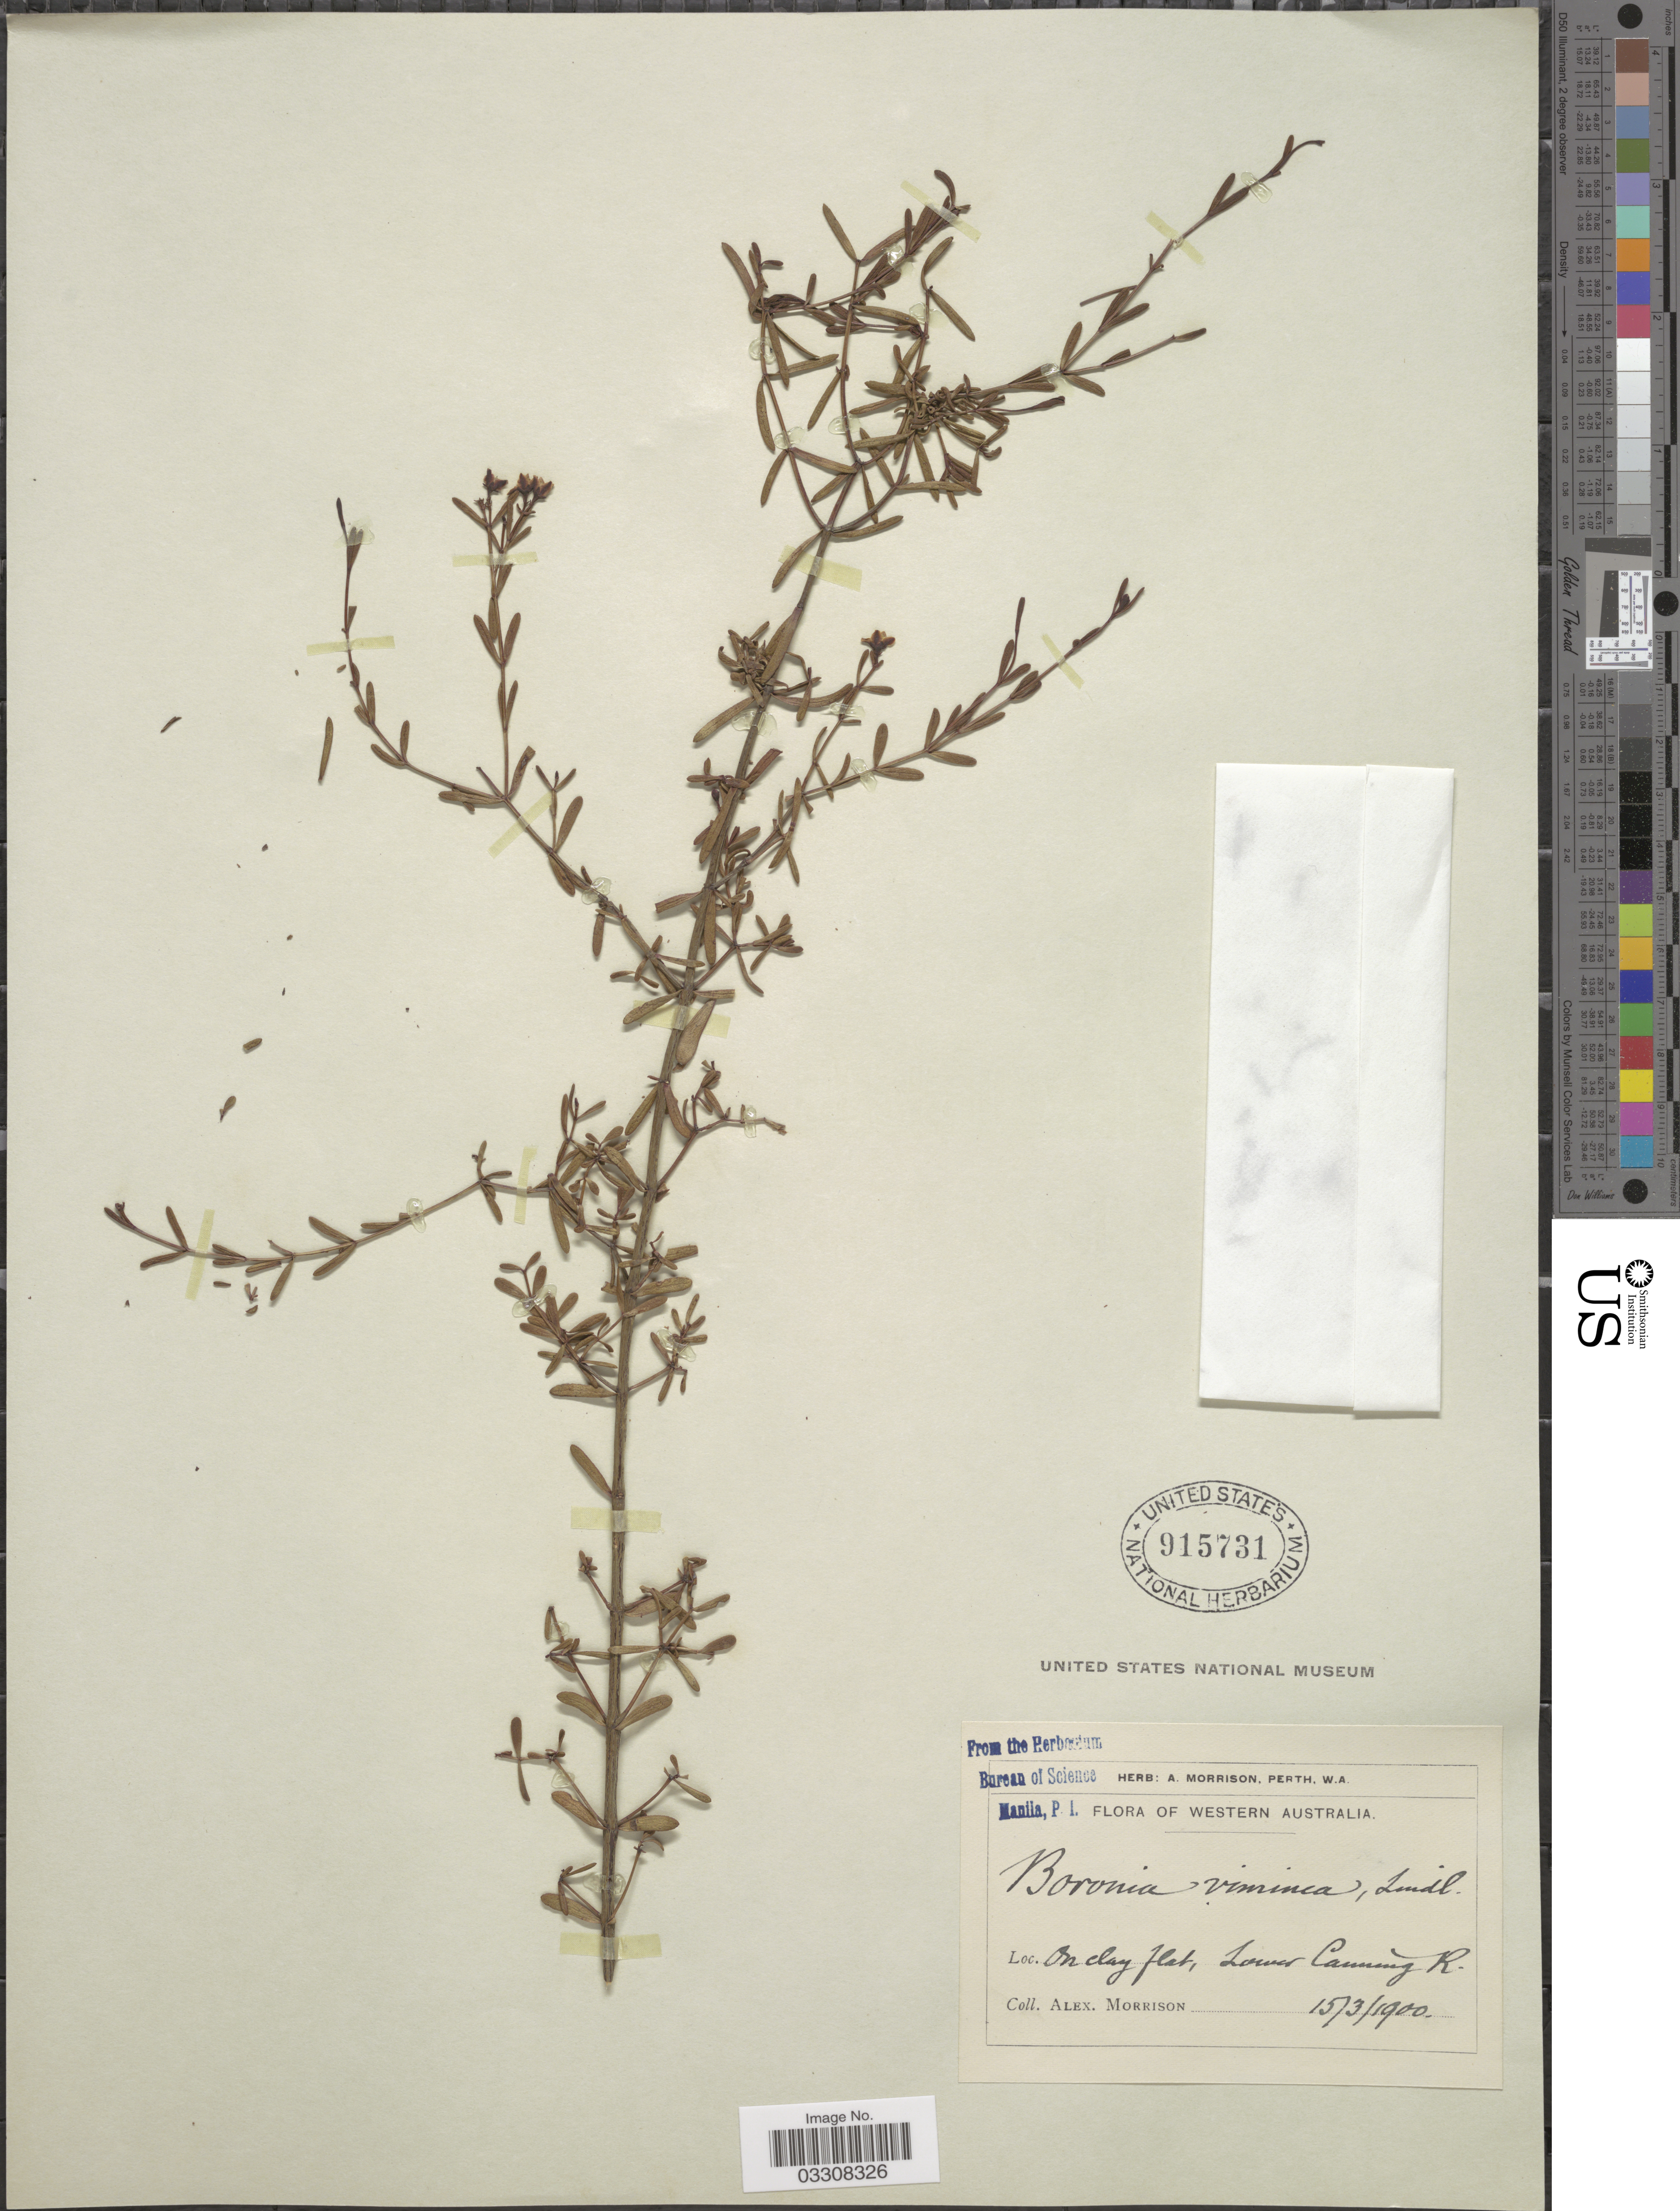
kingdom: Plantae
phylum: Tracheophyta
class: Magnoliopsida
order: Sapindales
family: Rutaceae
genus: Boronia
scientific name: Boronia viminea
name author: Lindl.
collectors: A. Morrison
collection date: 1900-03-15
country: Australia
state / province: Western Australia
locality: Lower Canning R.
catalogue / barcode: US 915731